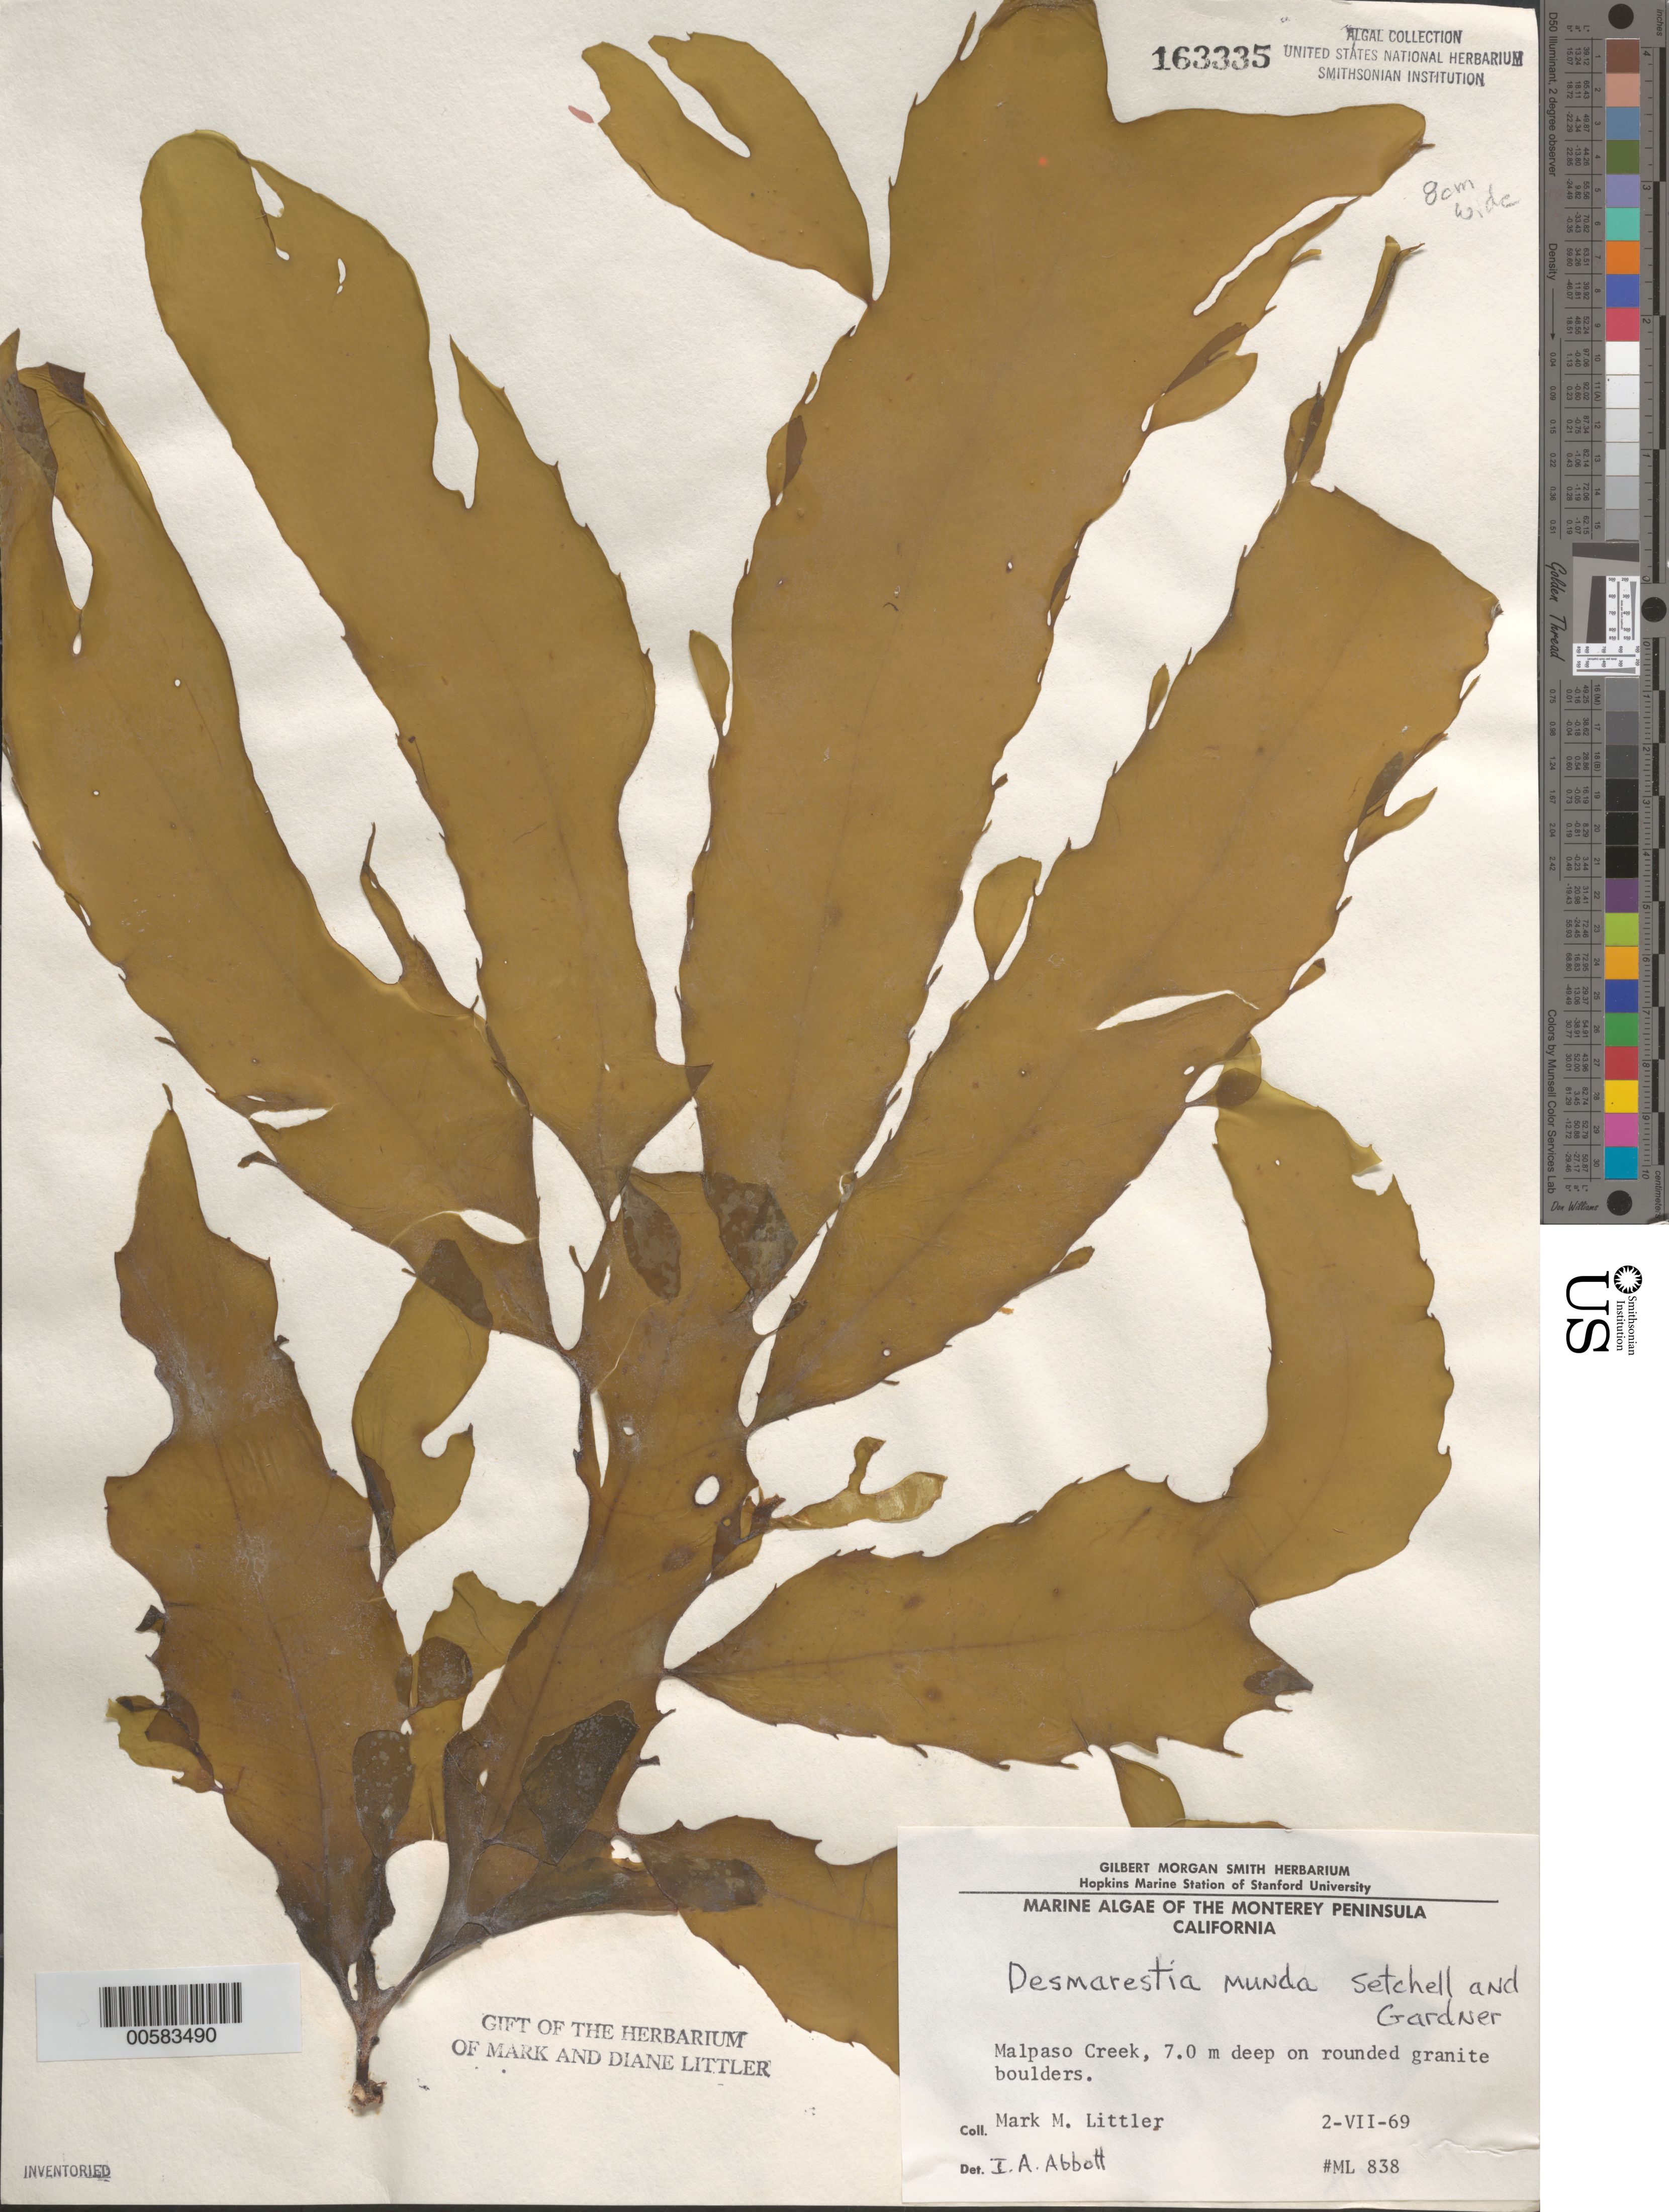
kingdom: Chromista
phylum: Ochrophyta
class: Phaeophyceae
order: Desmarestiales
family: Desmarestiaceae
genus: Desmarestia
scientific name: Desmarestia munda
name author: Setch. & N.L. Gardner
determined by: Abbott, Isabella A.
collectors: M. M. Littler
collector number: ML 838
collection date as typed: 02 Jul 1969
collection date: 1969-07-02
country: United States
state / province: California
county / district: Monterey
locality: Malpaso Creek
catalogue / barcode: US 163335